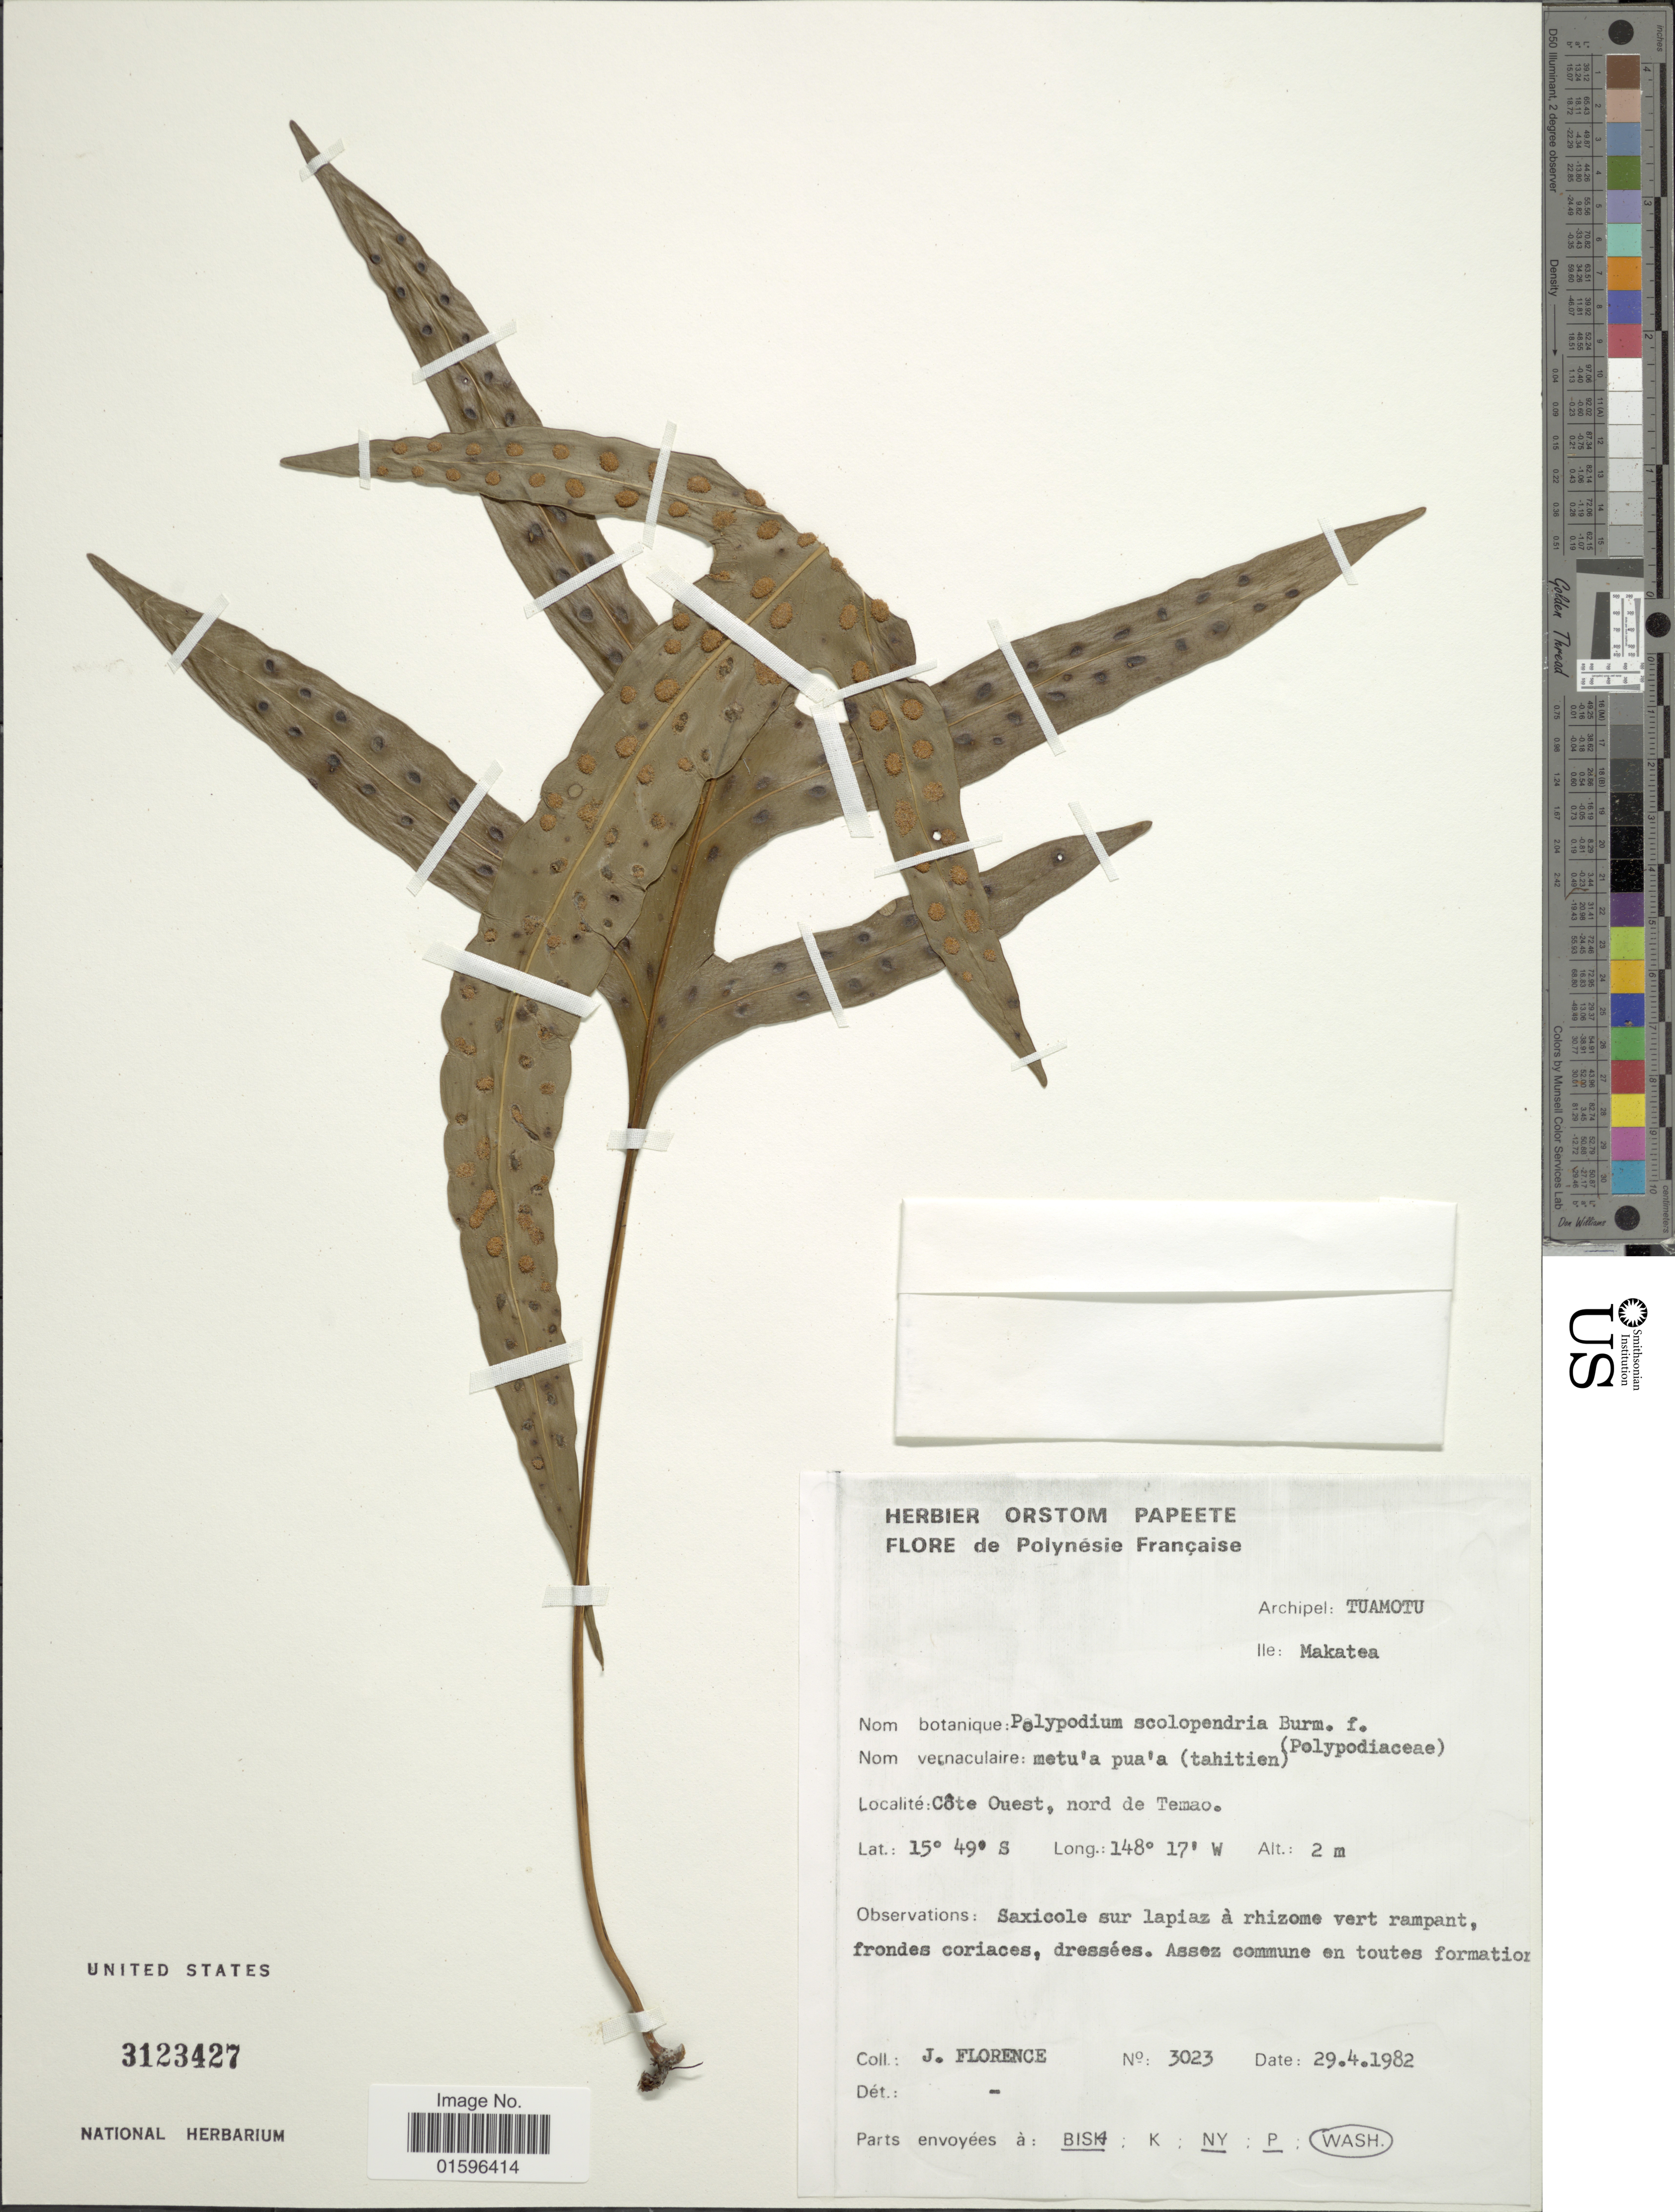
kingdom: Plantae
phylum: Tracheophyta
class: Polypodiopsida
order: Polypodiales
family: Polypodiaceae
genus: Polypodium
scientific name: Polypodium scolopendria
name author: Burm. f.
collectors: J. Florence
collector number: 3023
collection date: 1982-04-29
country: French Polynesia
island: Makatea [Aurora]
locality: Orstom Papeete, Polynesie Francaise, Archipel:Tuamotu, Ile: Makatea, Cote Ouest, nord de Temao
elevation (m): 2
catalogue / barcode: US 3123427